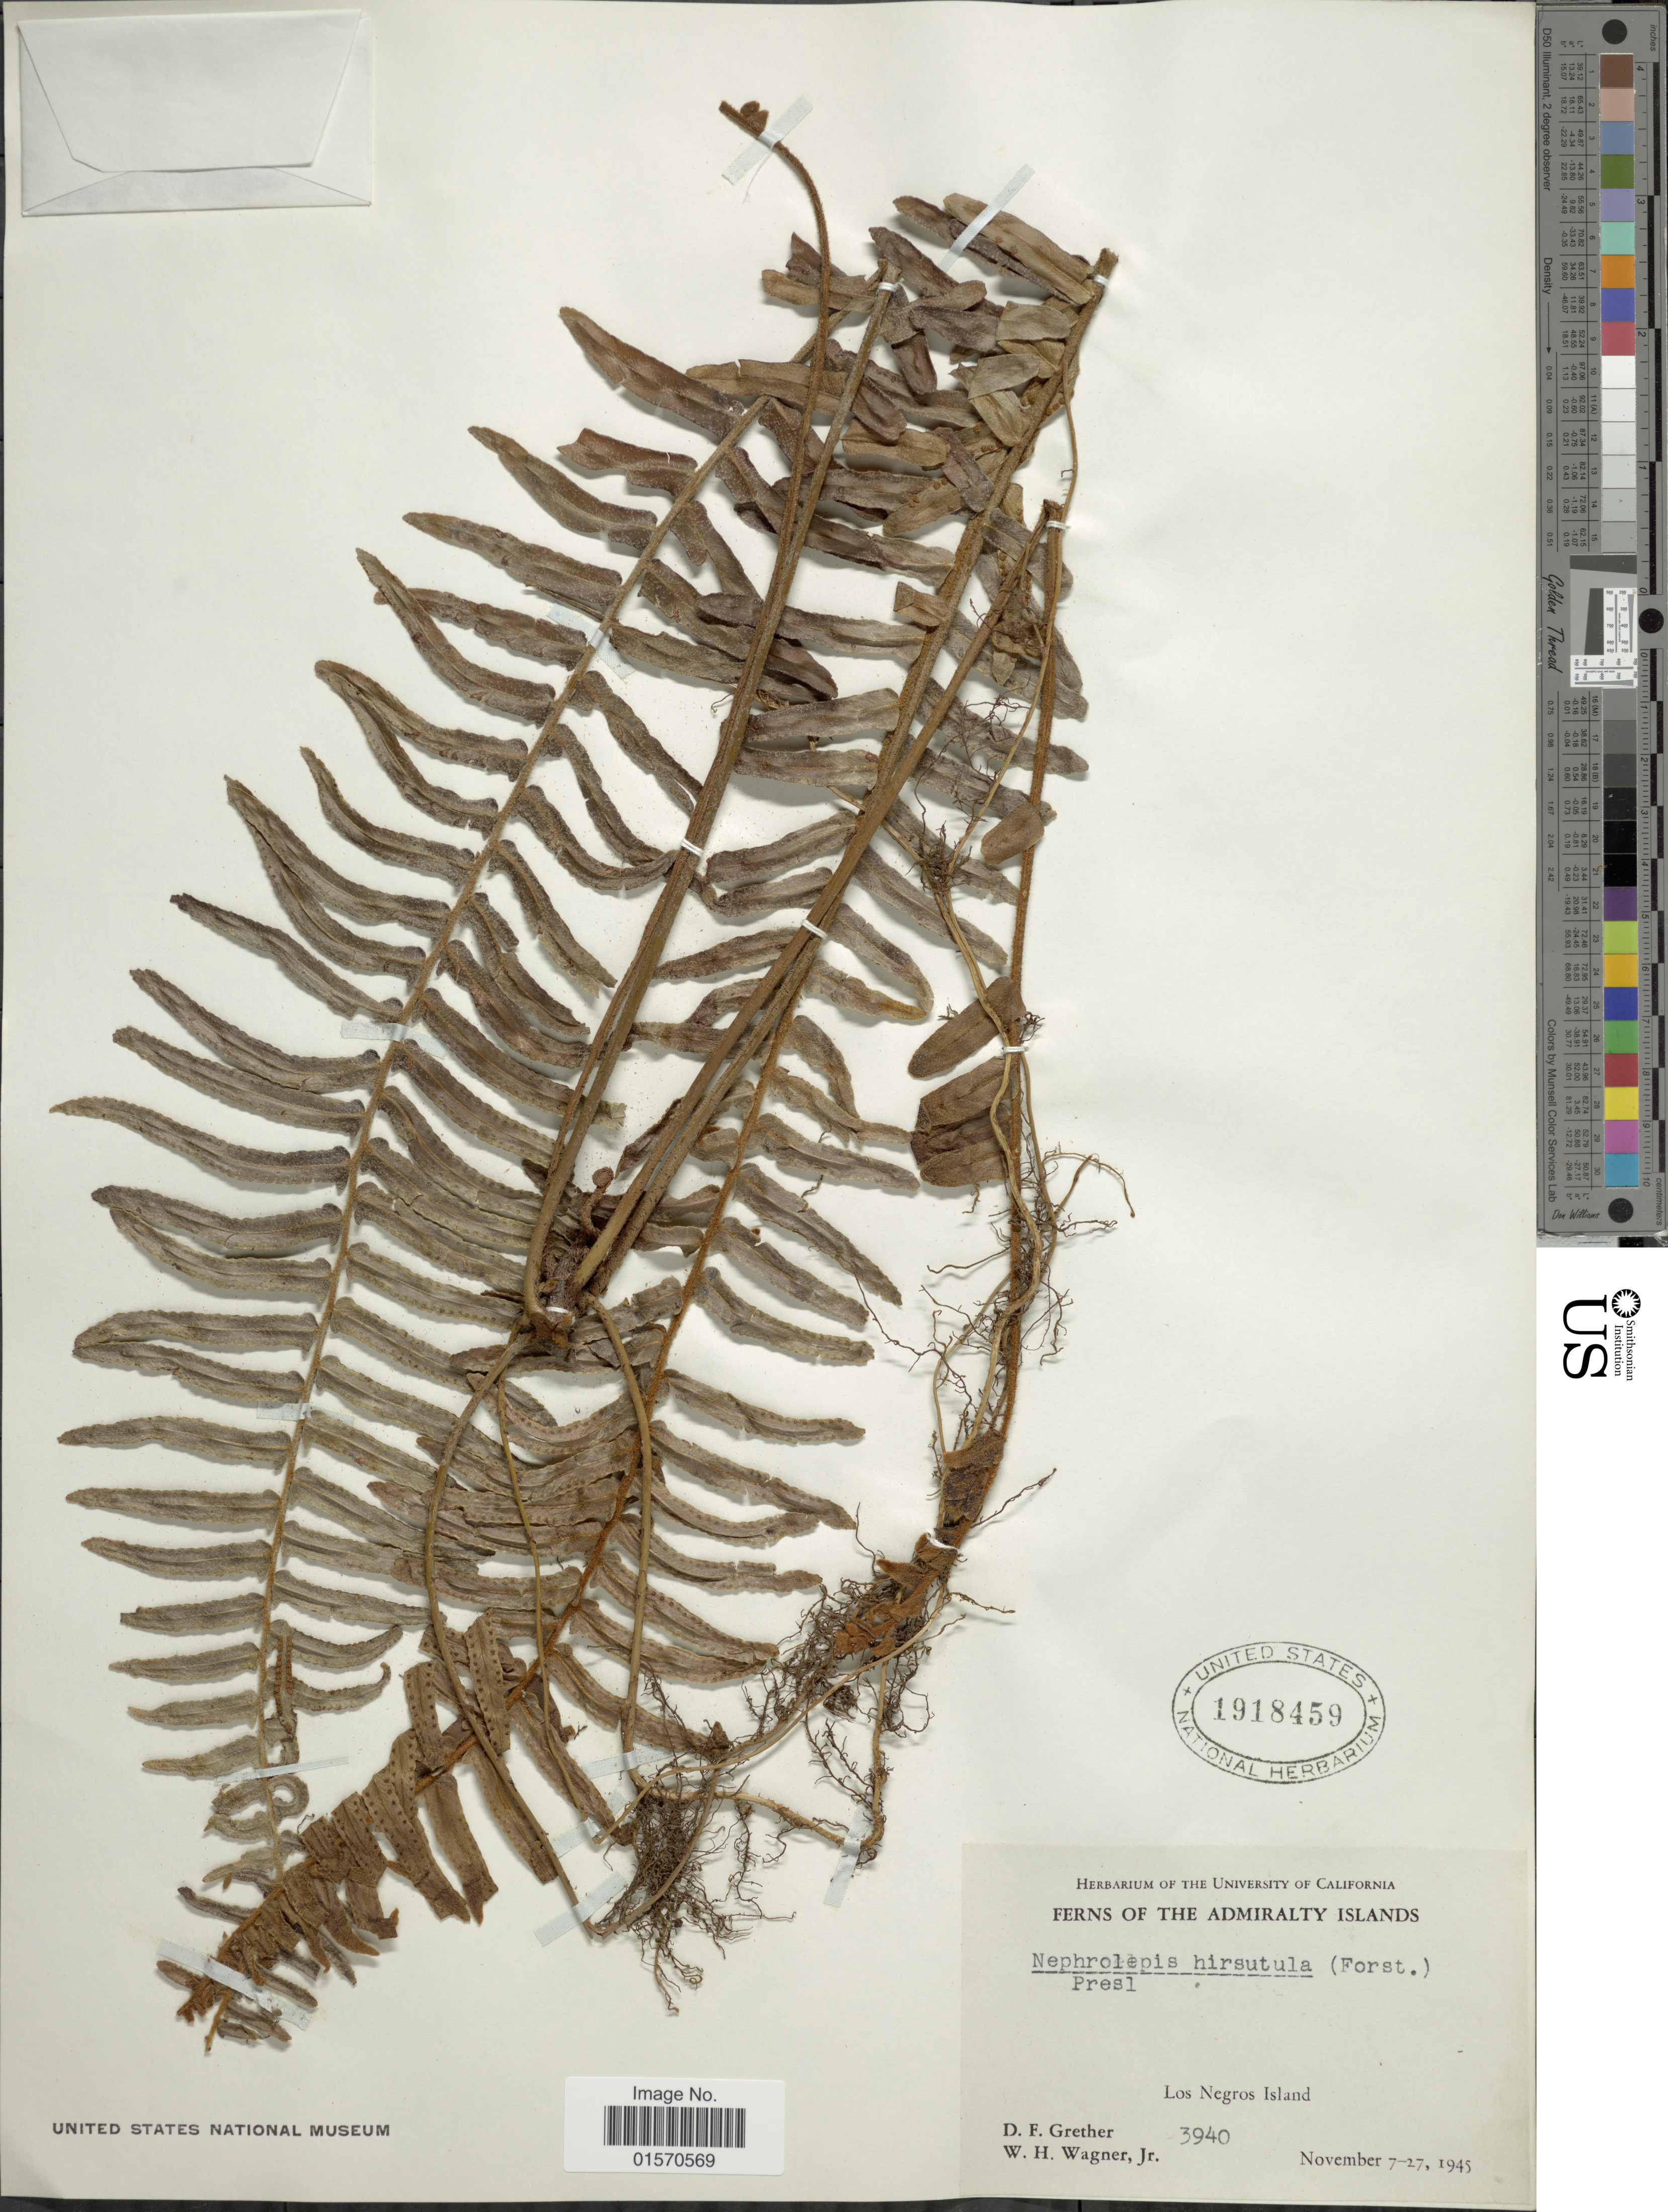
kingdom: Plantae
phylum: Tracheophyta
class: Polypodiopsida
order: Polypodiales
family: Nephrolepidaceae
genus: Nephrolepis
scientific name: Nephrolepis hirsutula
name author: (G. Forst.) C. Presl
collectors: D. F. Grether & W. H. Wagner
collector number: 3940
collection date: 1945-11-07/1945-11-27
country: Papua New Guinea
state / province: Manus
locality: Admiralty Islands, Los Negros Island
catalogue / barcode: US 1918459